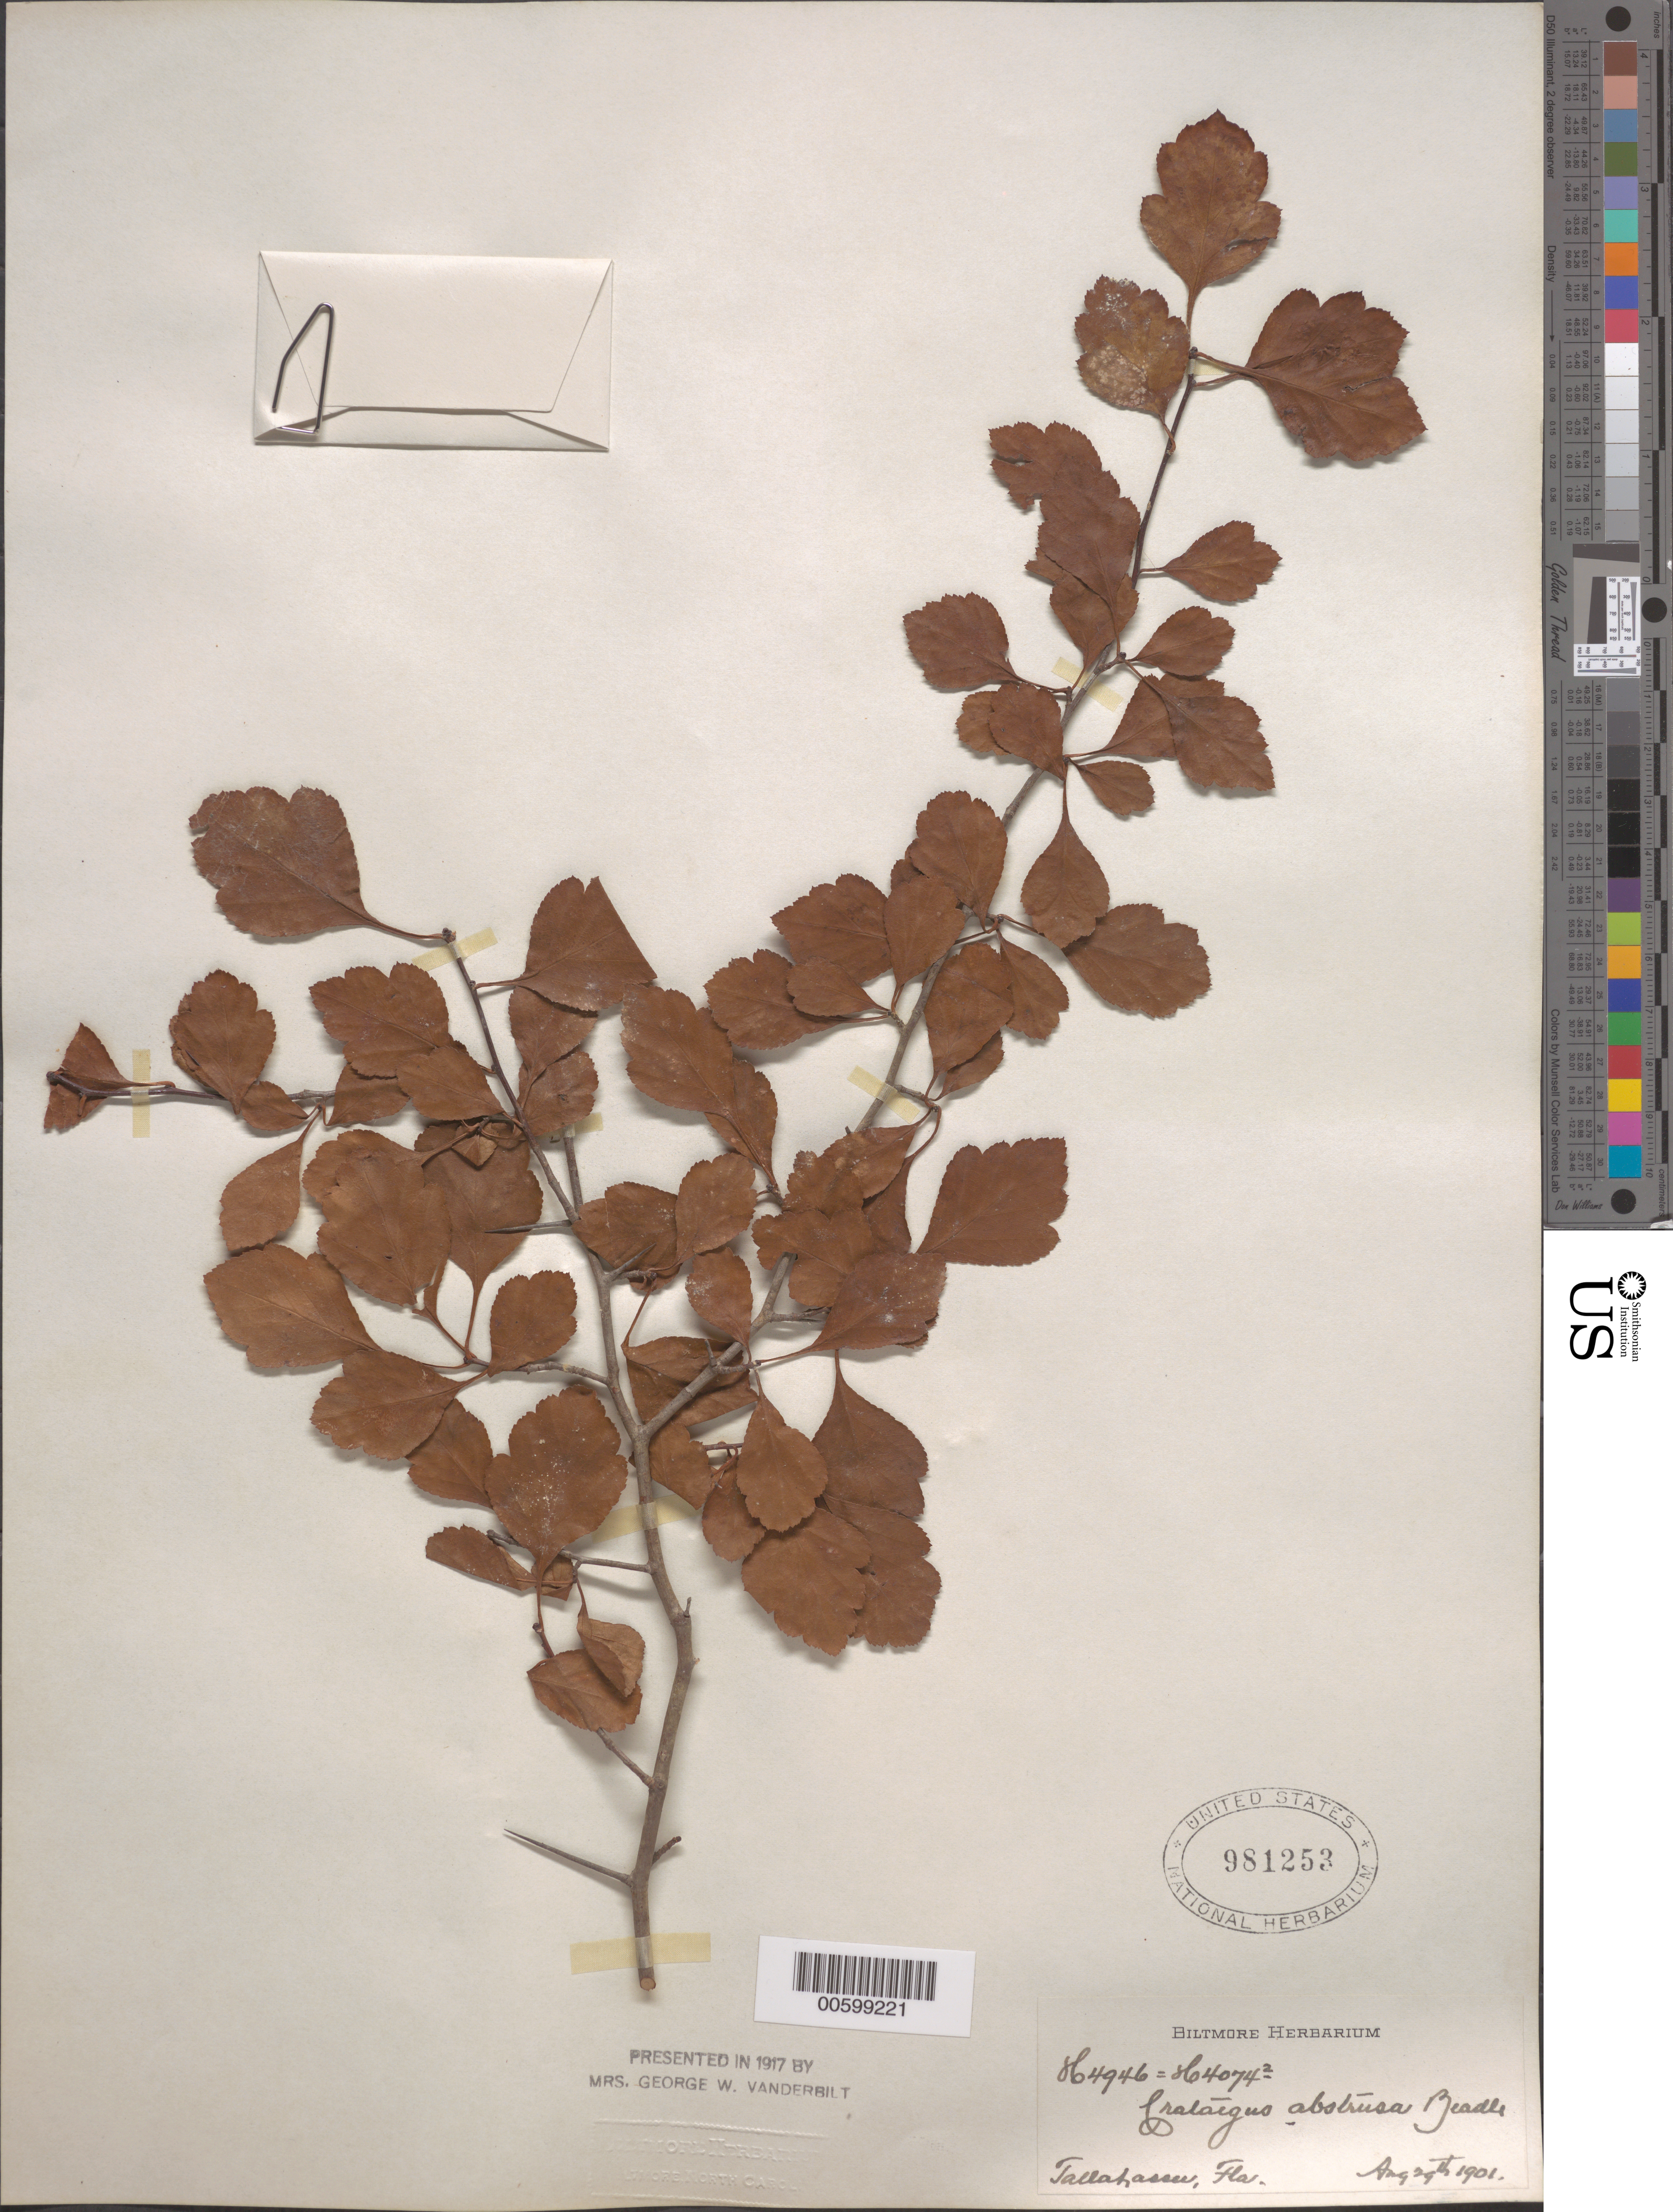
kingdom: Plantae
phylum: Tracheophyta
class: Magnoliopsida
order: Rosales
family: Rosaceae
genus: Crataegus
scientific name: Crataegus pulcherrima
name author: Ashe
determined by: Phipps, James B., (UWO), University of Western Ontario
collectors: ex herb. Biltmore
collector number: H4946 = H4074~2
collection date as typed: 29 Aug 1901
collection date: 1901-08-29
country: United States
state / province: Florida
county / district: Leon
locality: Tallahassee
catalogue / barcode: US 981253